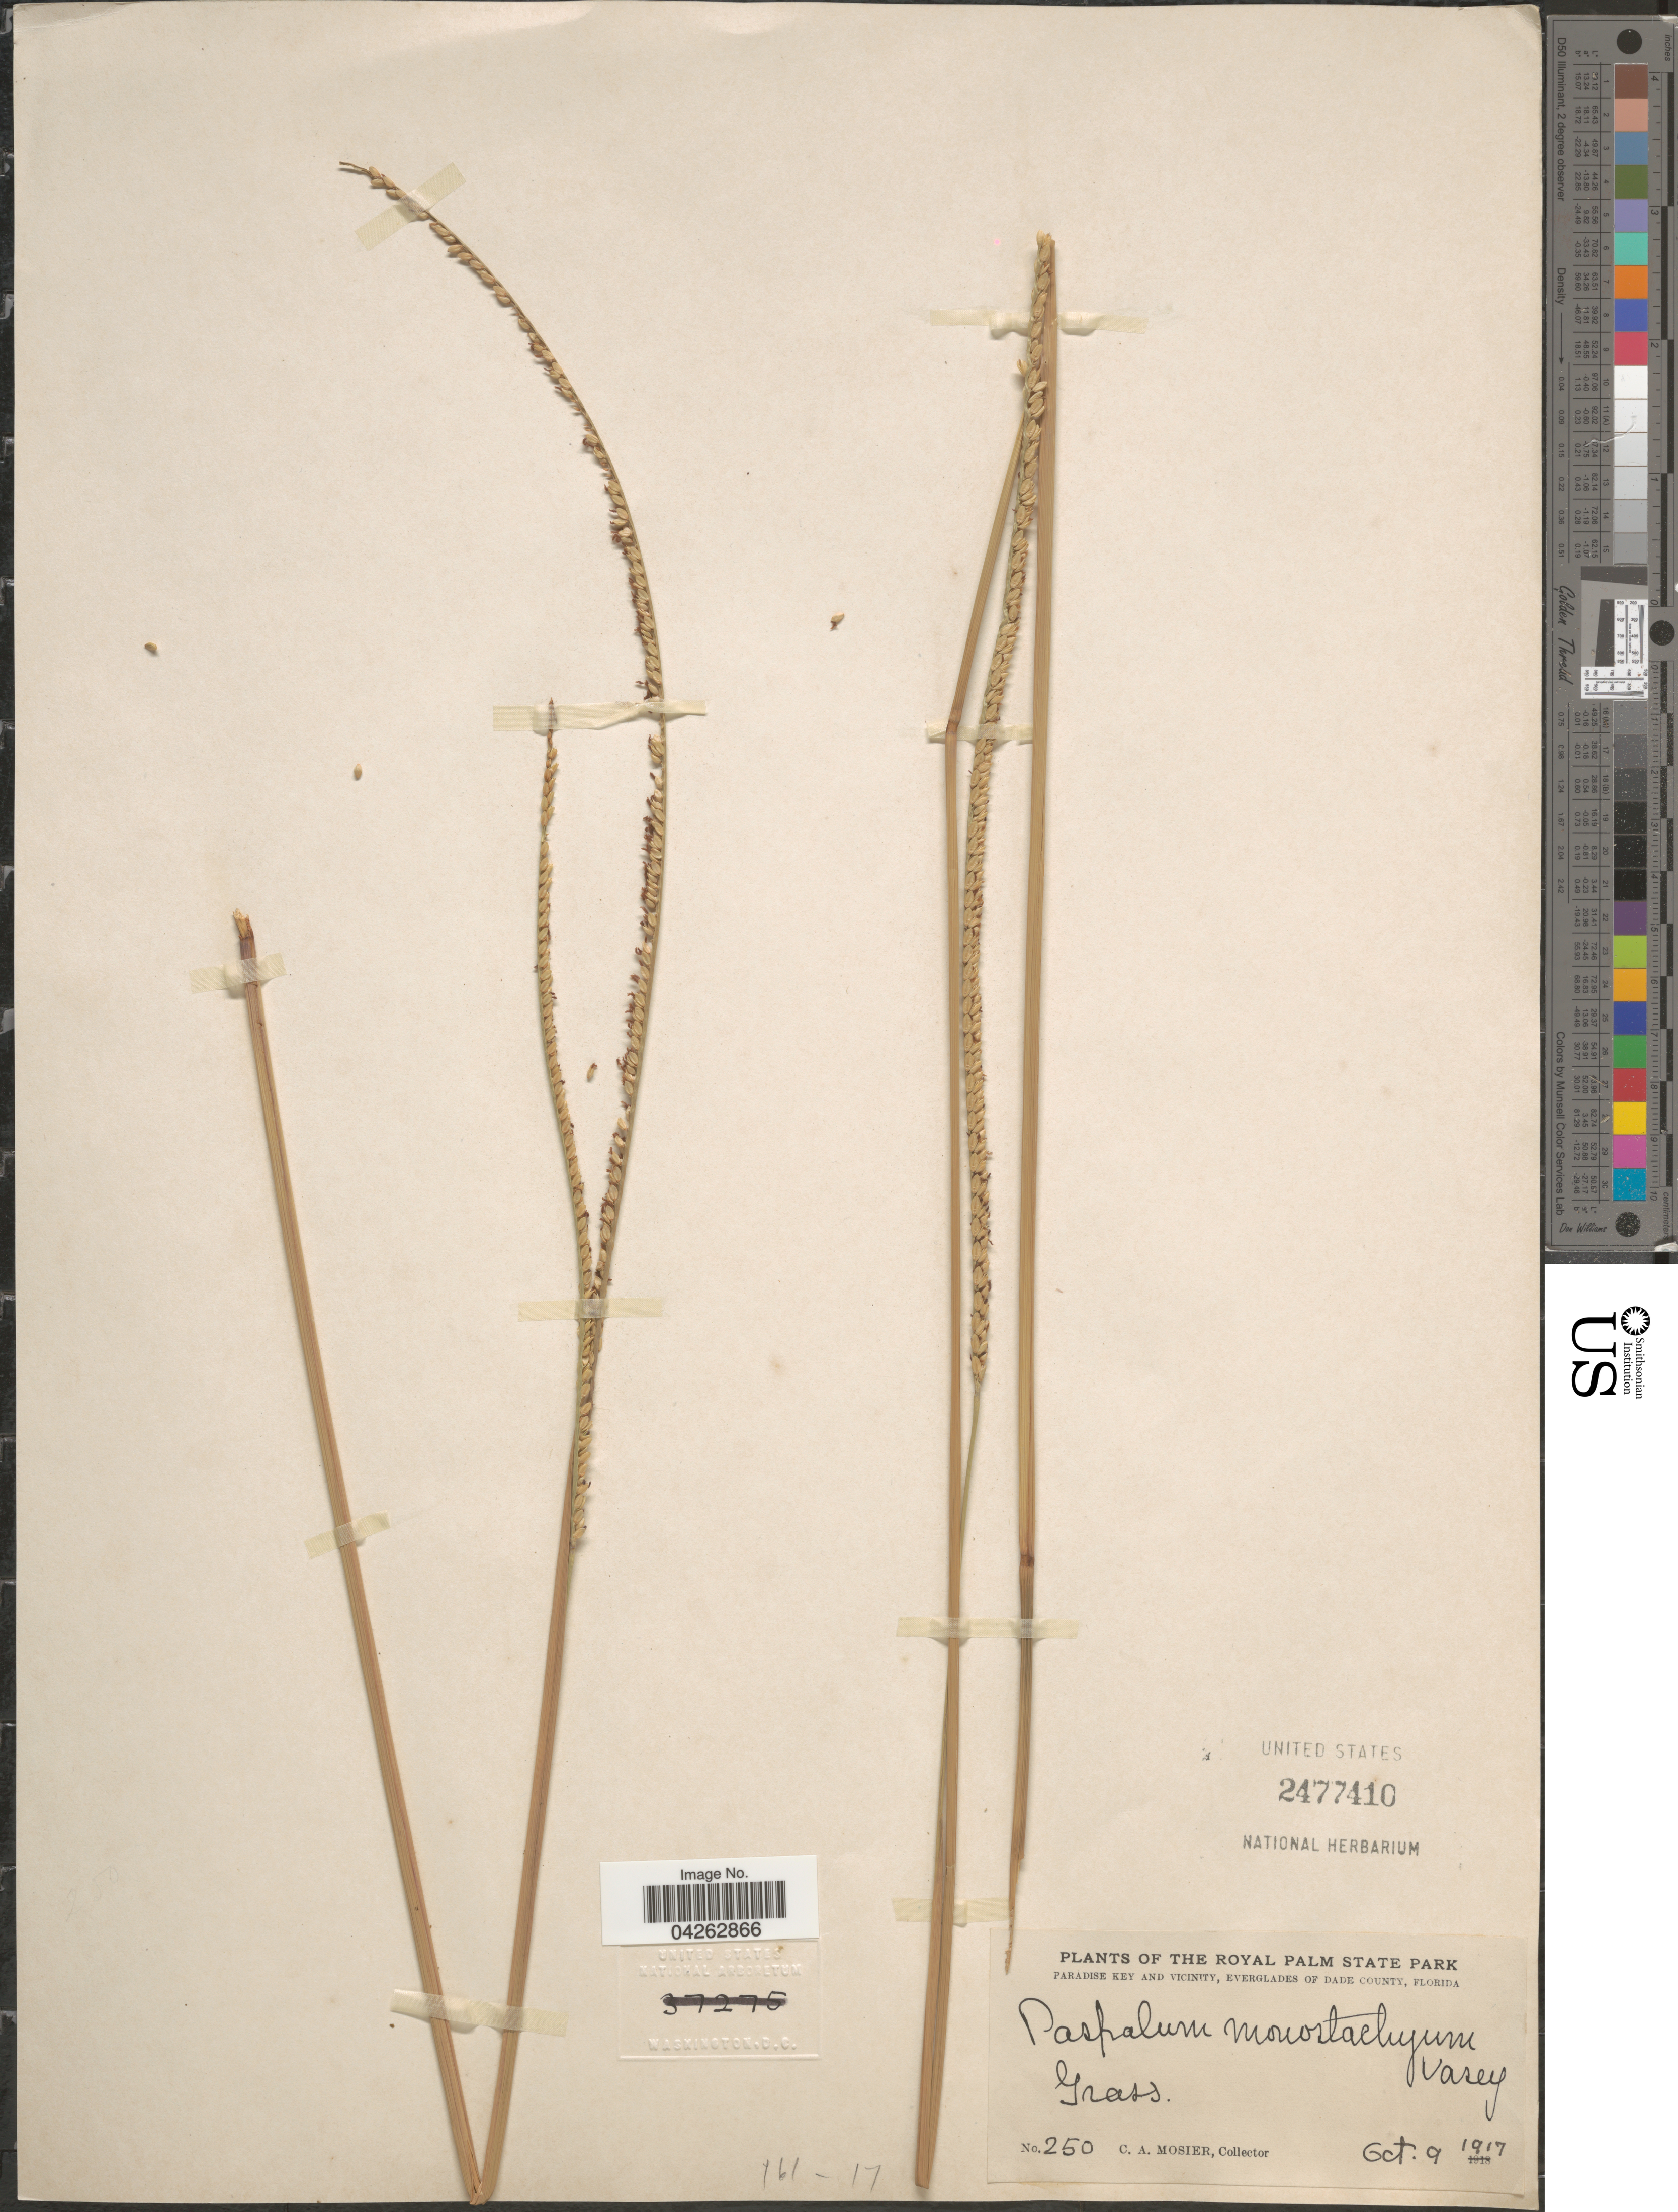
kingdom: Plantae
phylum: Tracheophyta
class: Liliopsida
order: Poales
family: Poaceae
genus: Paspalum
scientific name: Paspalum monostachyum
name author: Vasey ex Chapm.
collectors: C. A. Mosier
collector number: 250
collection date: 1917-10-09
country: United States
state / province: Florida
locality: The Royal Palm State Park. Paradise Key and vicinity, Everglades of Dade County.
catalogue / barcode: US 2477410